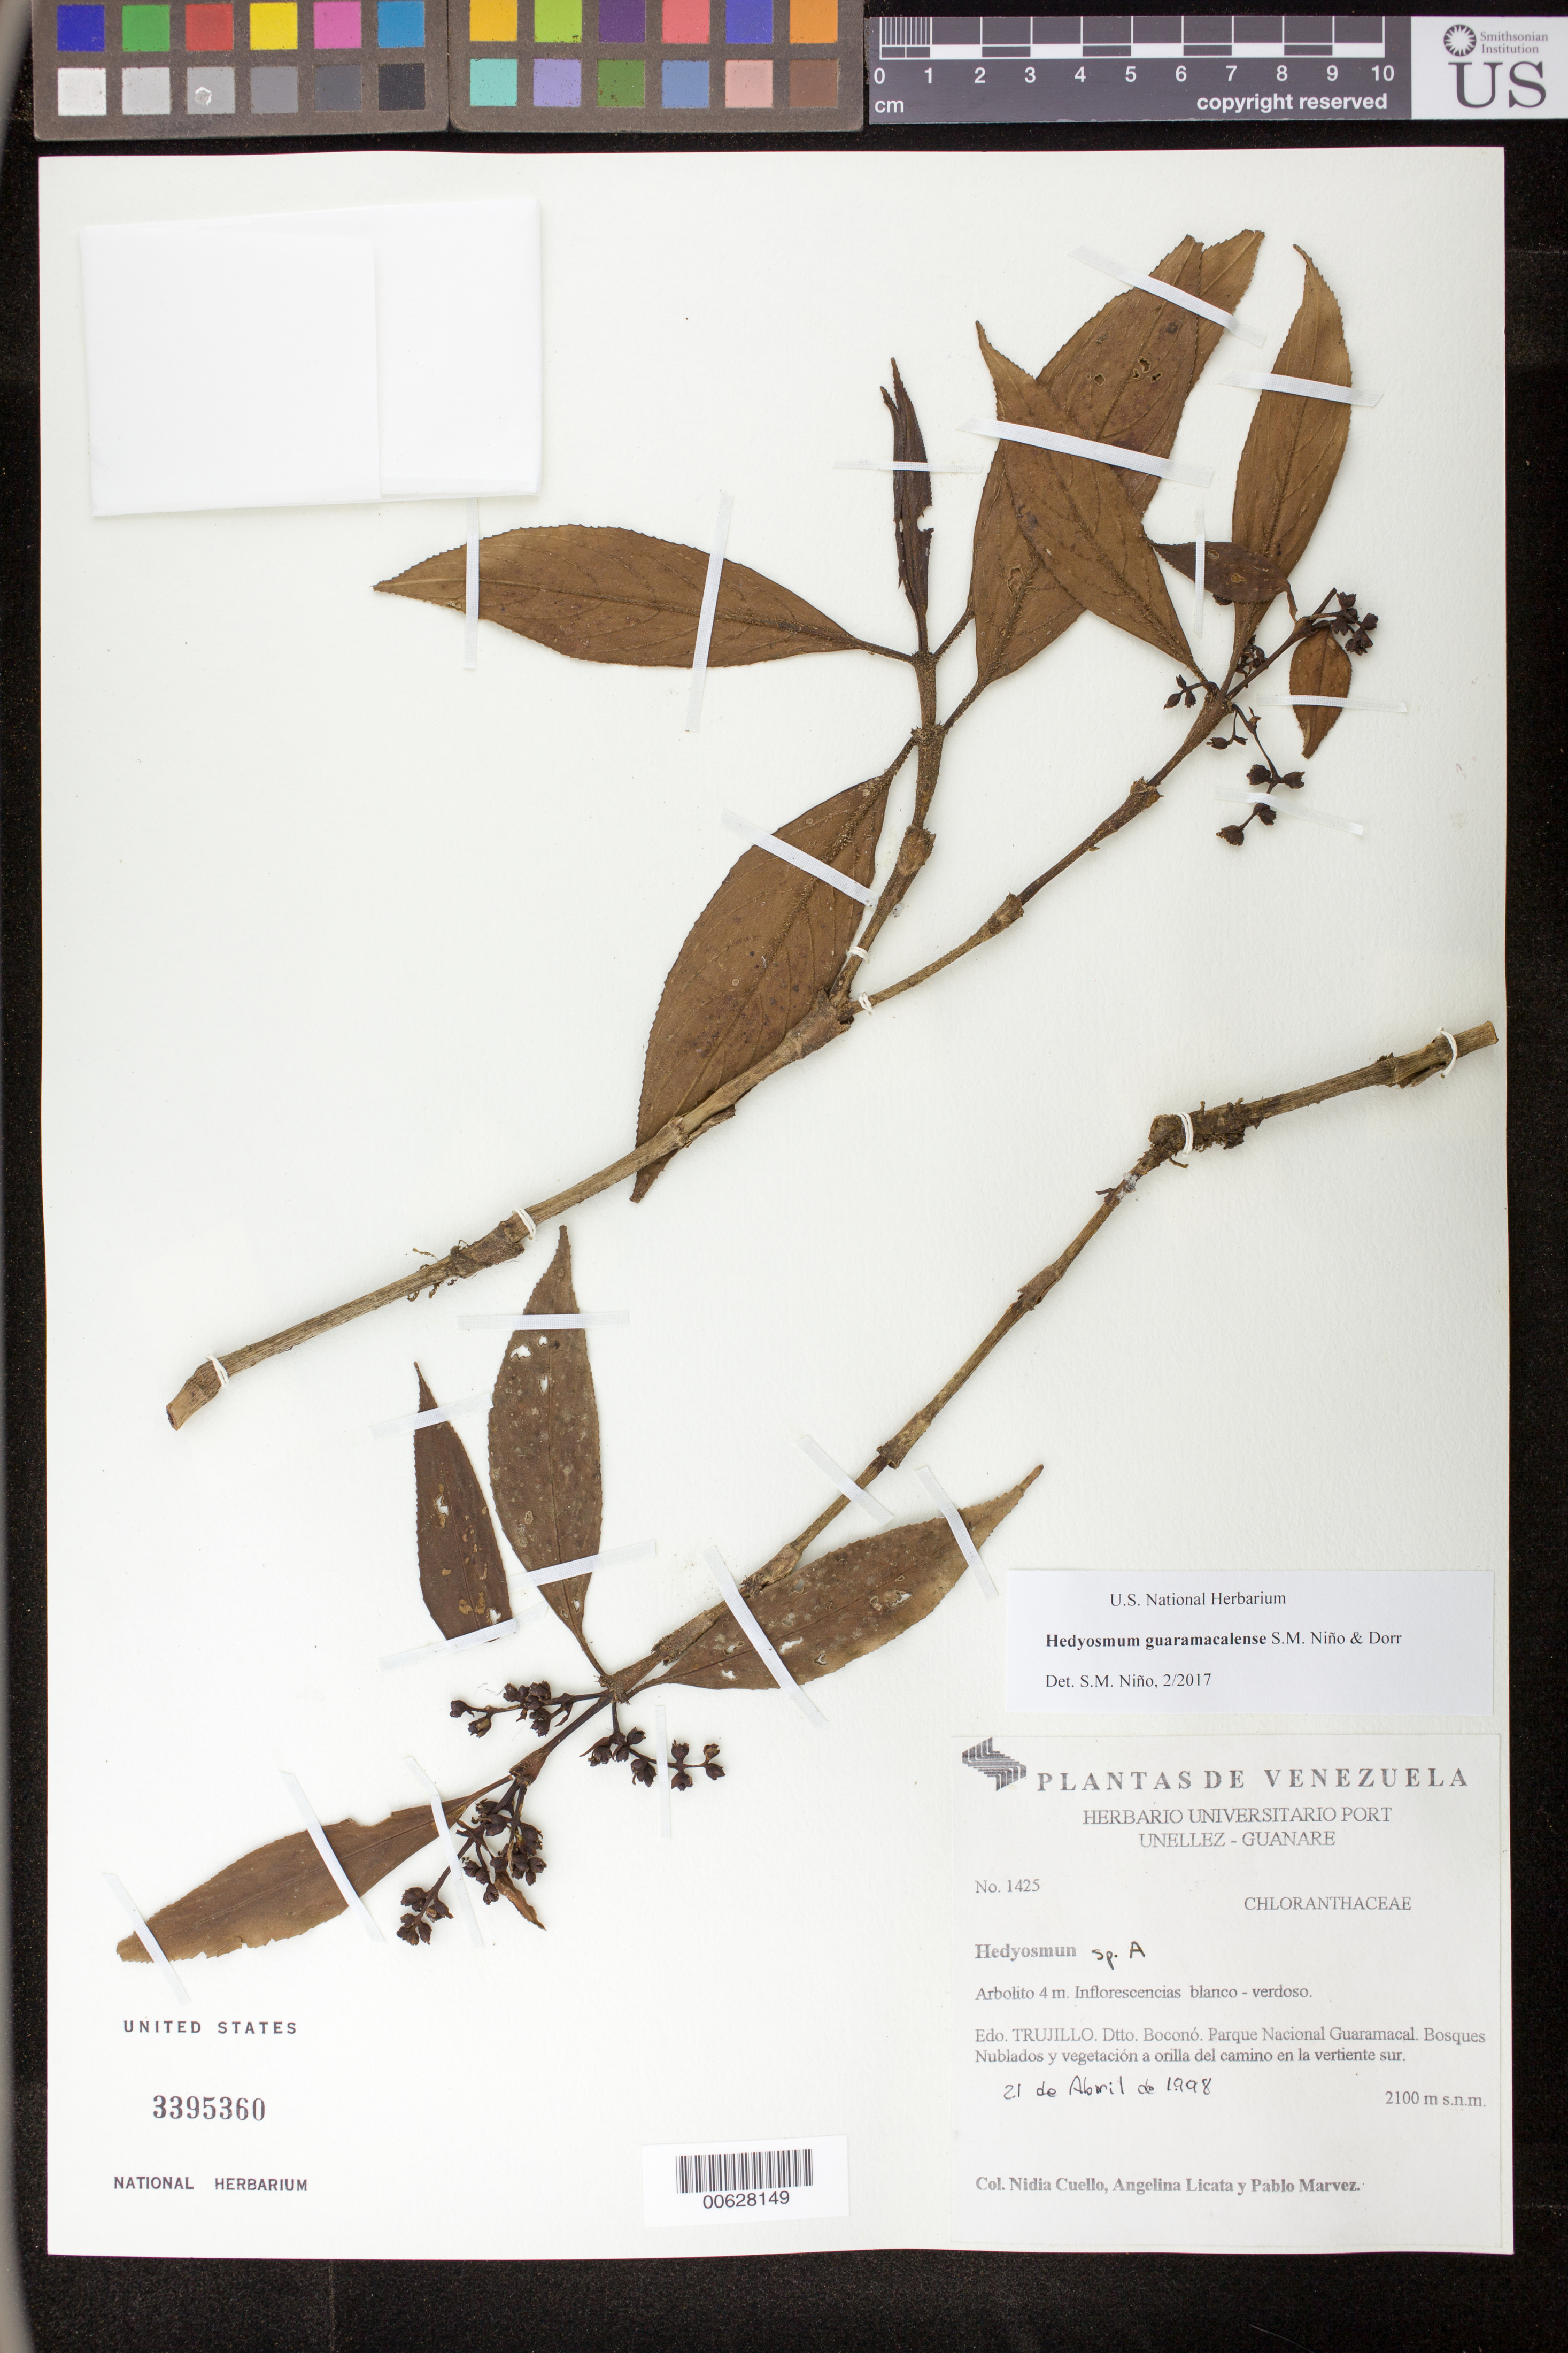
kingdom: Plantae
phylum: Tracheophyta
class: Magnoliopsida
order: Chloranthales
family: Chloranthaceae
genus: Hedyosmum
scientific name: Hedyosmum guaramacalense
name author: S.M. Niño & Dorr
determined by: Niño, S. M., (PORT), BioCentro-UNELLEZ (VENEZUELA)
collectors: N. L. Cuello, A. Licata & P. Marvez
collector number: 1425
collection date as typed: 21 Apr 1998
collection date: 1998-04-21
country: Venezuela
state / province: Trujillo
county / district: Boconó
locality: Parque Nacional Guaramacal, vertiente S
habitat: Bosaques Nubladas y vegetación a orilla del camino.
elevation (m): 2100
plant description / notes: PORT, US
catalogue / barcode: US 3395360